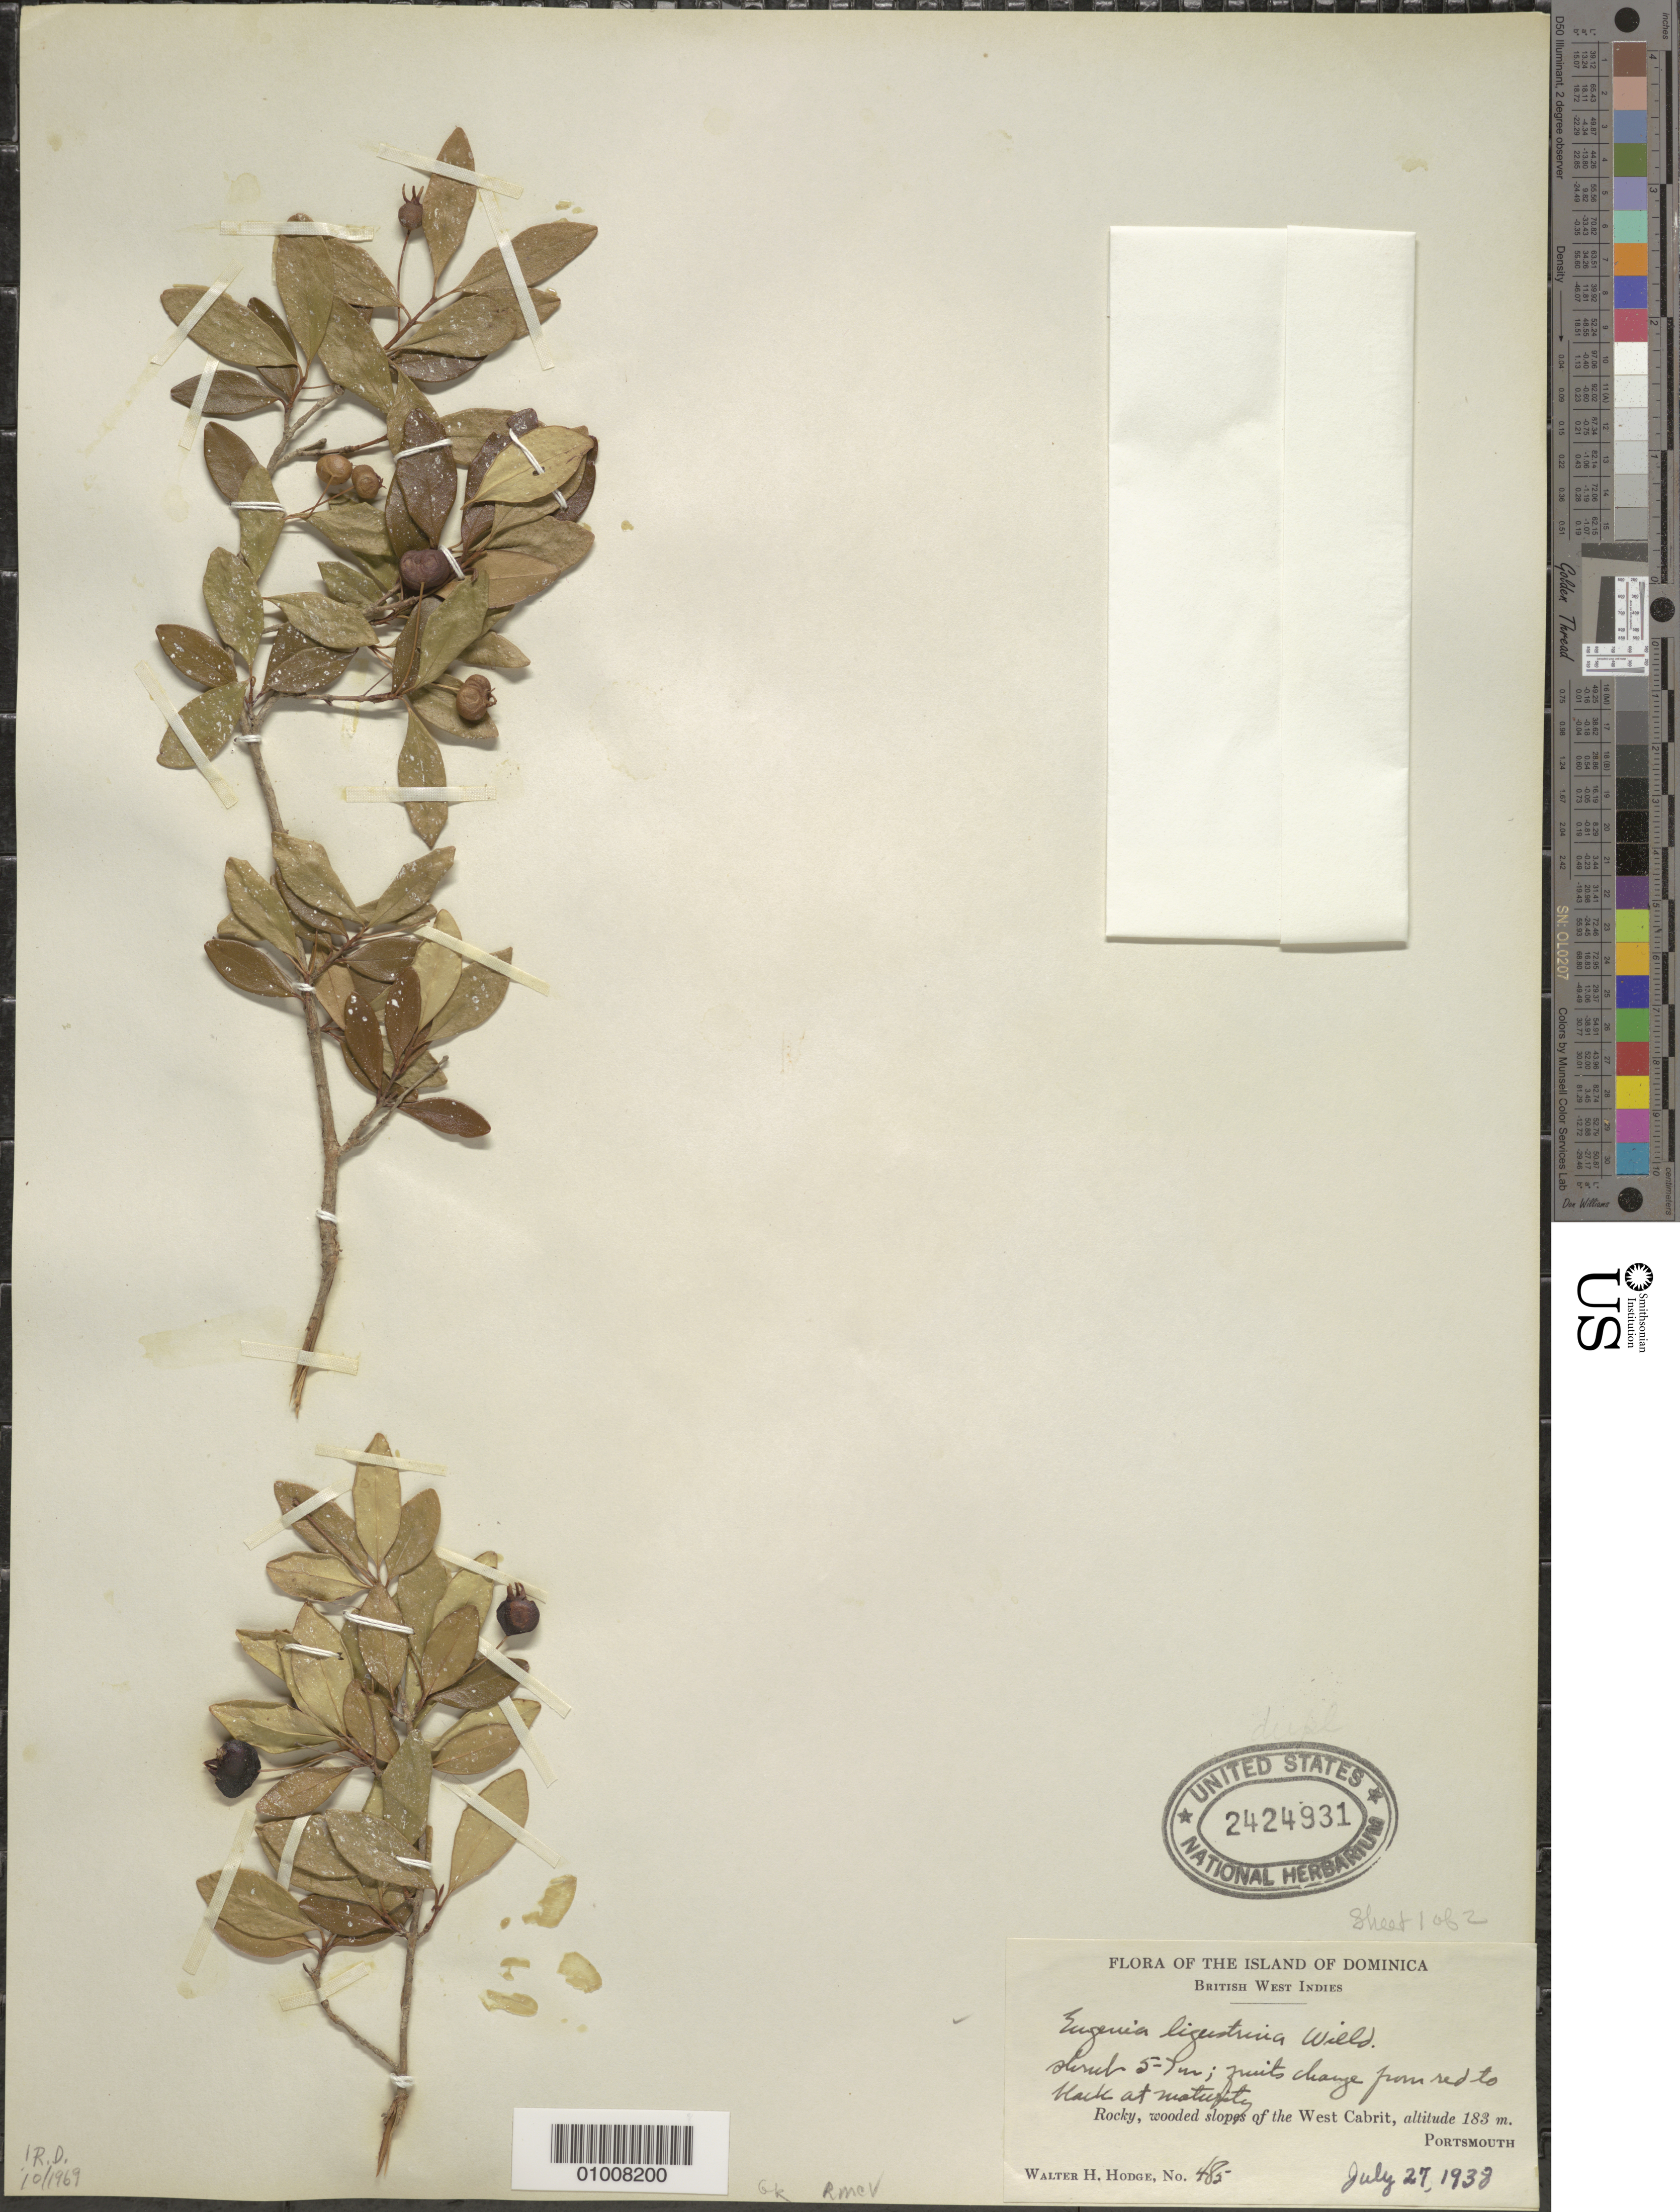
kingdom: Plantae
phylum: Tracheophyta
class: Magnoliopsida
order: Myrtales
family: Myrtaceae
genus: Eugenia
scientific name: Eugenia ligustrina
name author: (Sw.) Willd.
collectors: W. Hodge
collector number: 485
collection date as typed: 27 Jul 1938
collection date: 1938-07-27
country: Dominica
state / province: St. John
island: Dominica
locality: Rocky slopes of West Cabrit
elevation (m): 183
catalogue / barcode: US 2424931